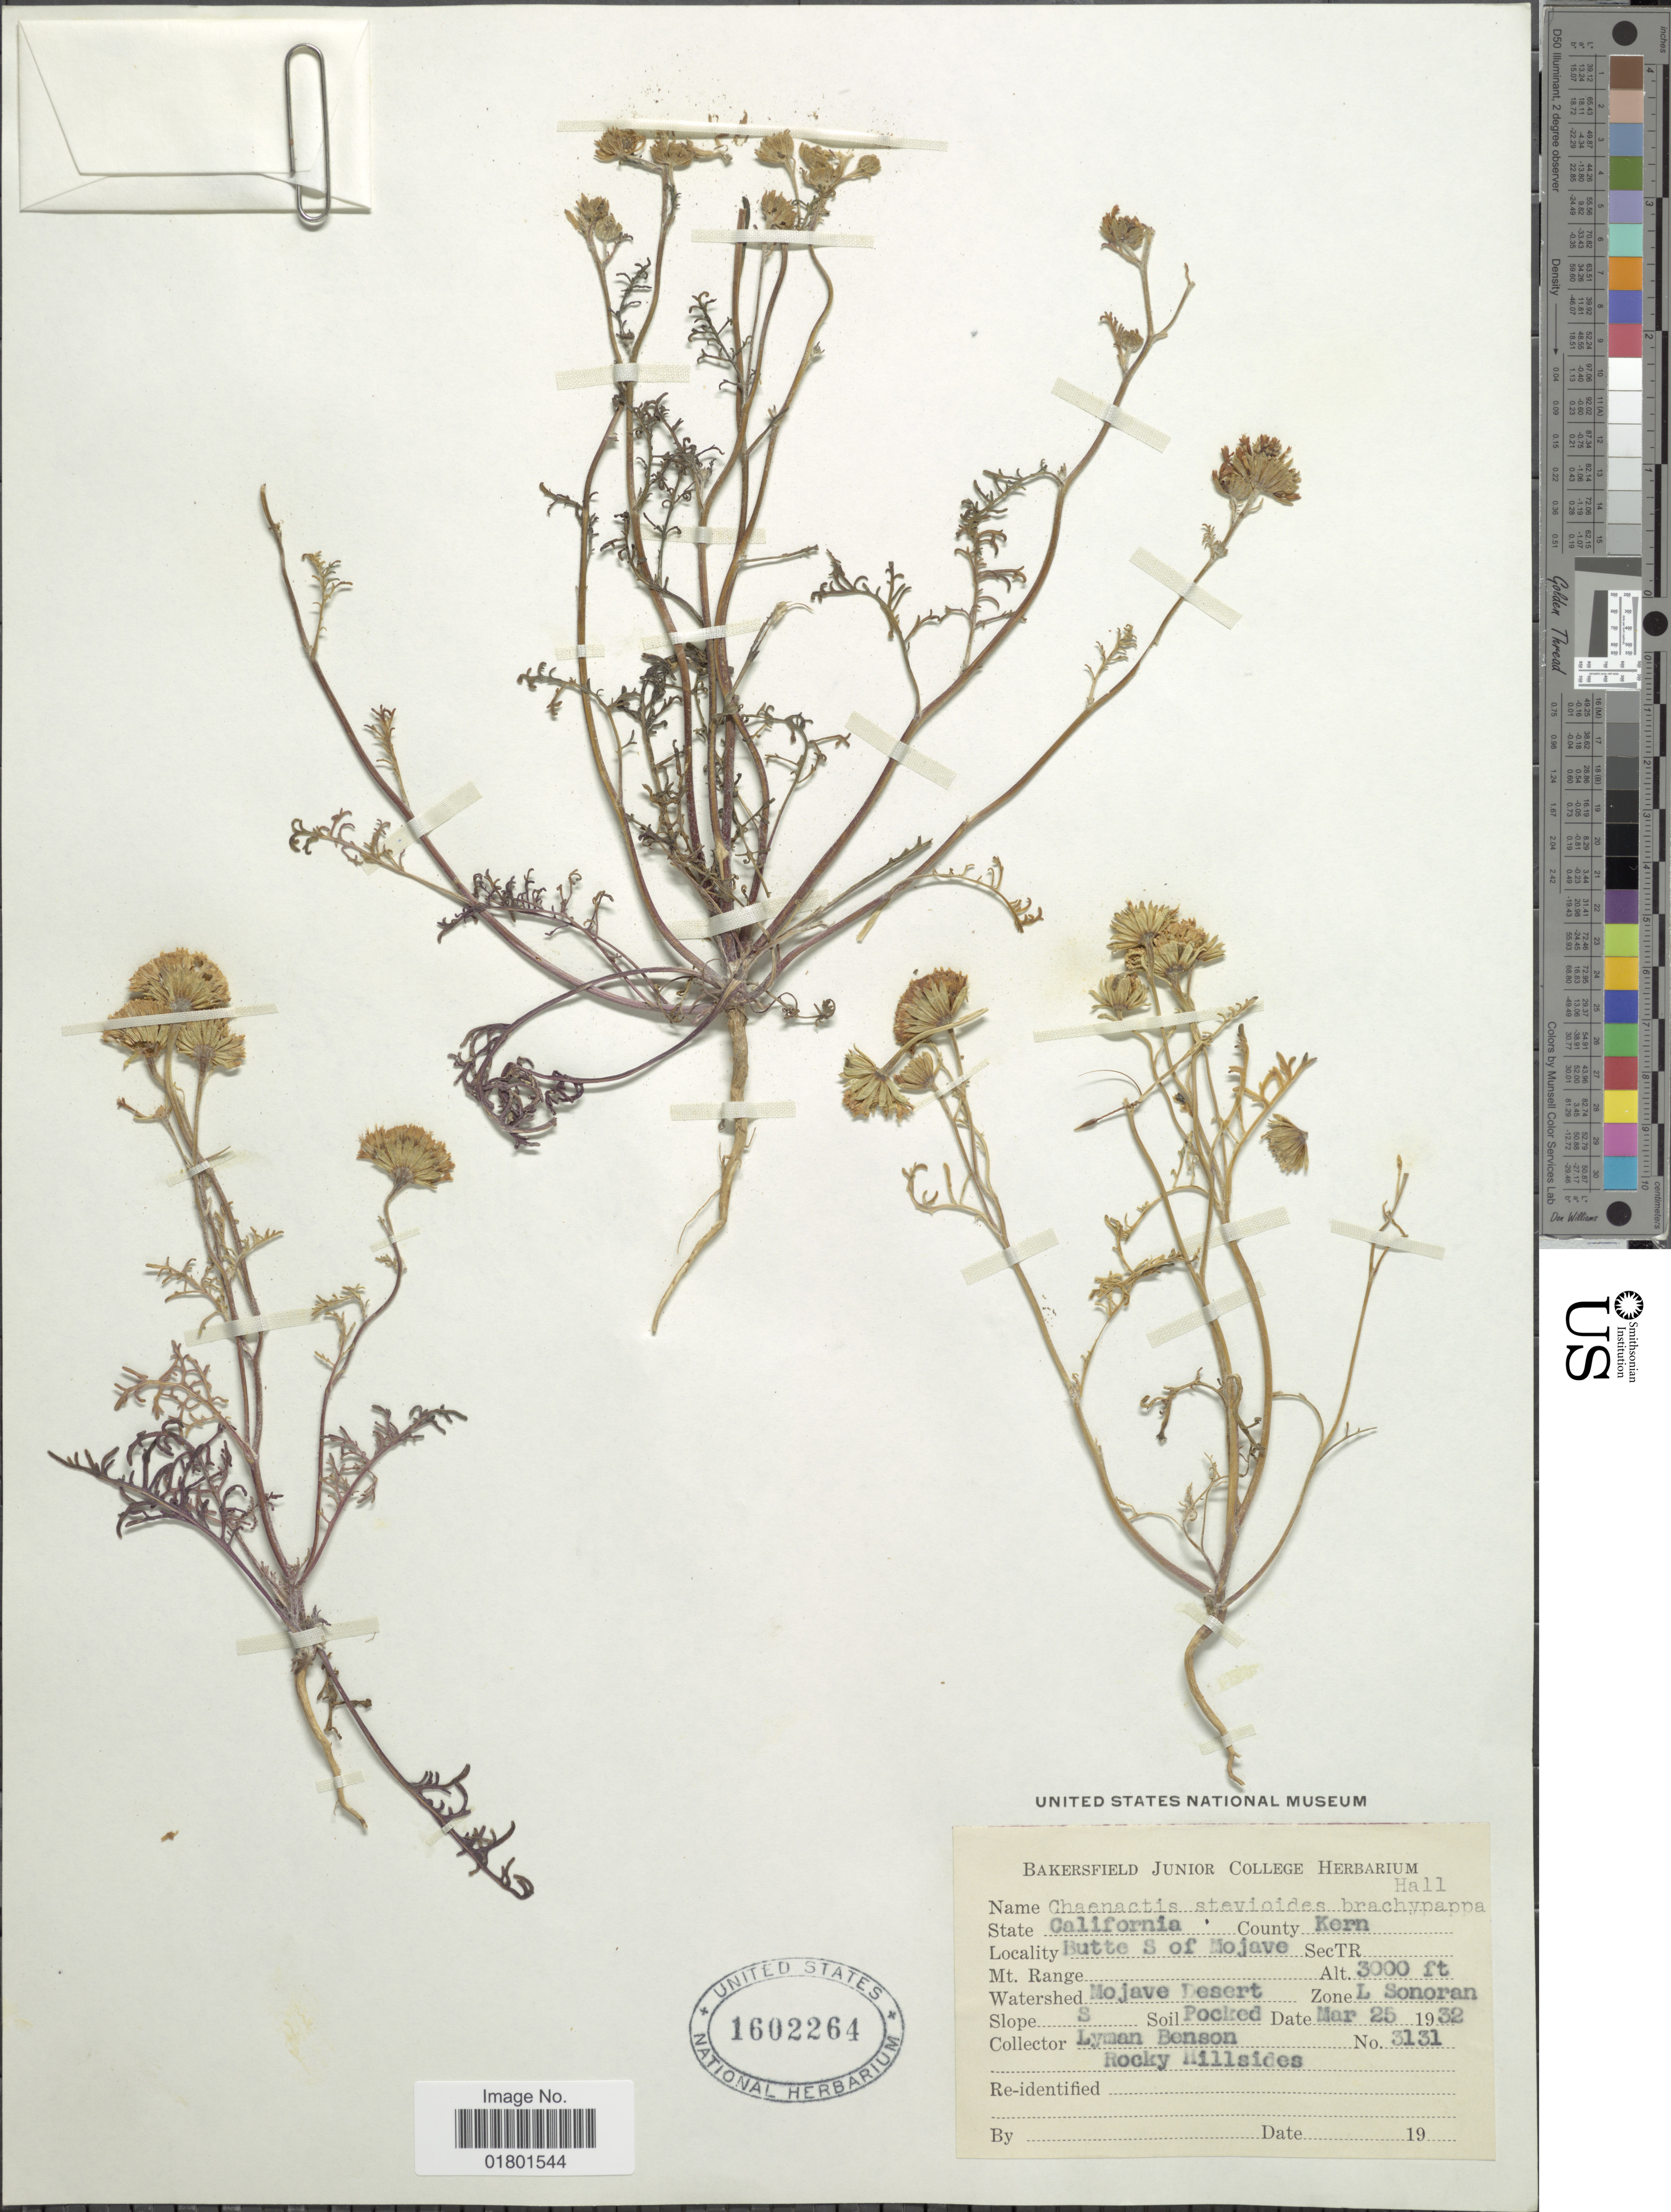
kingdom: Plantae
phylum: Tracheophyta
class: Magnoliopsida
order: Asterales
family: Asteraceae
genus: Chaenactis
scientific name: Chaenactis stevioides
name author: Hook. & Arn.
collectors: L. D. Benson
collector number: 3131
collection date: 1932-05-25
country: United States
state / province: California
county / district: Kern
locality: County Ker,, Butte S of Mojave, SecTR, Mt. Range, Mojave Desert, L Sonoran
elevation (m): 914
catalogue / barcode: US 1602264